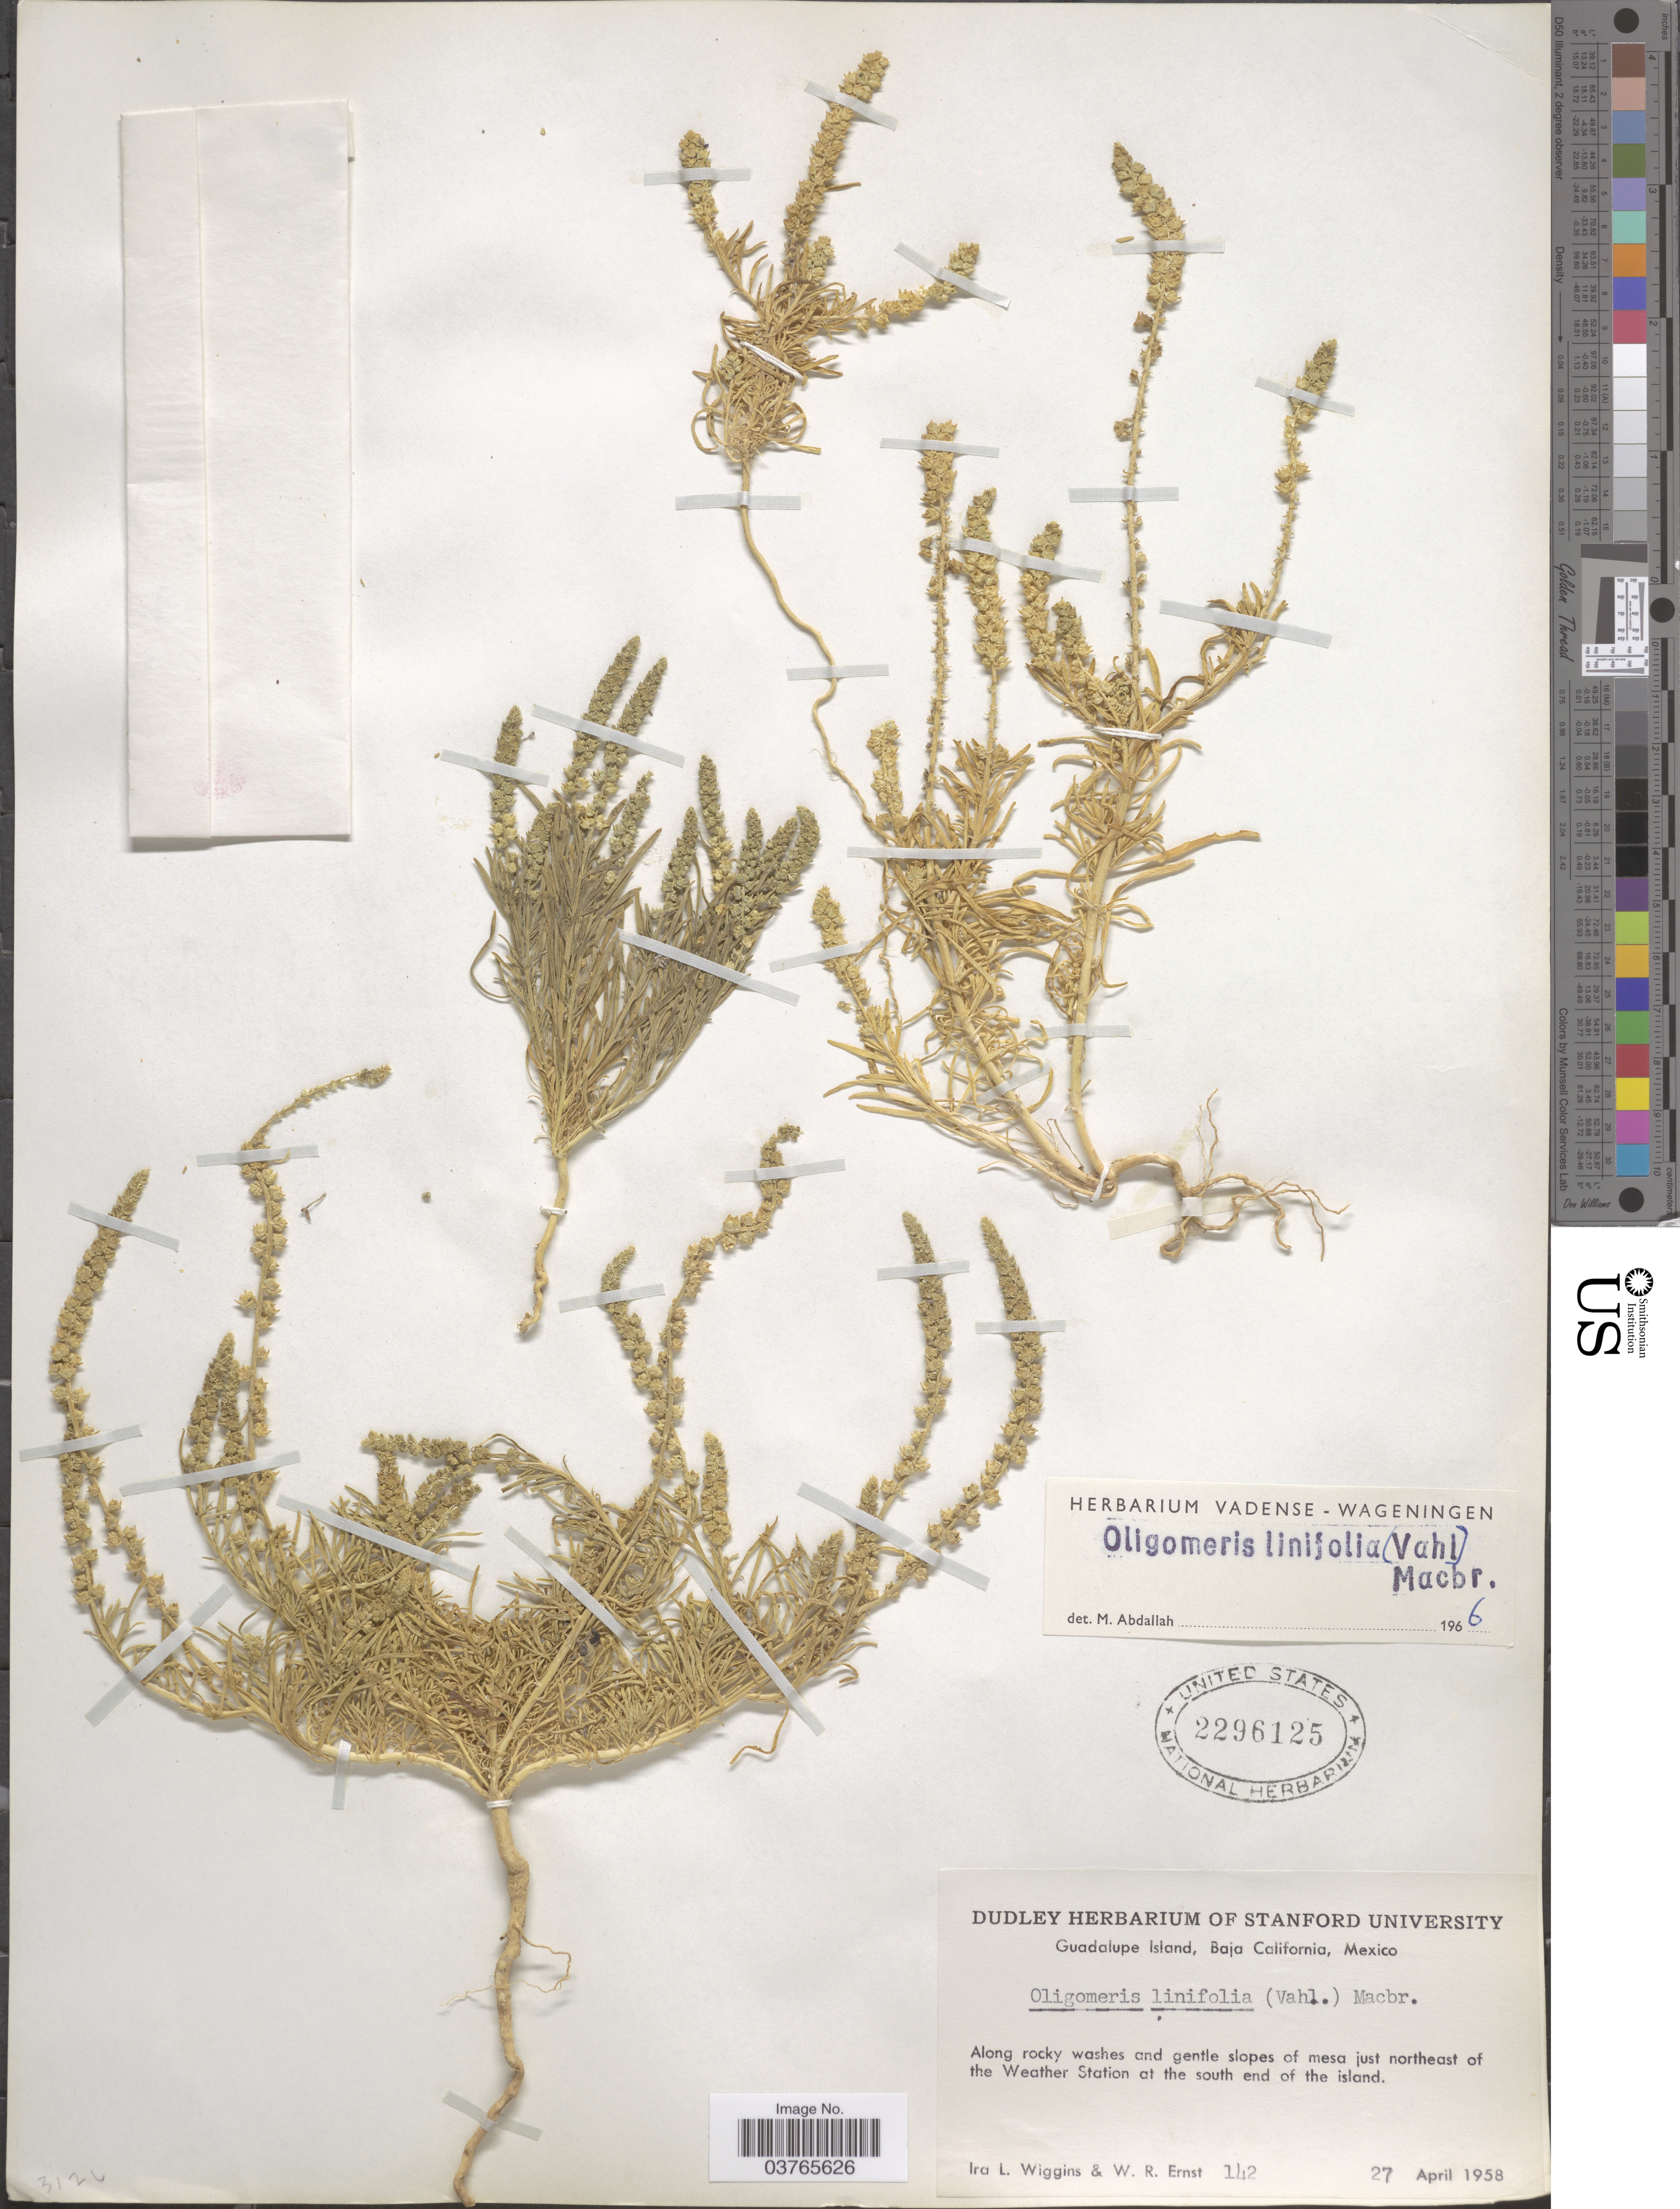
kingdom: Plantae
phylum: Tracheophyta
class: Magnoliopsida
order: Brassicales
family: Resedaceae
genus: Oligomeris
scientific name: Oligomeris linifolia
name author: (Vahl) J.F. Macbr.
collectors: I. L. Wiggins & W. R. Ernst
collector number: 142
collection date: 1958-04-27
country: Mexico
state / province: Baja California Norte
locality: Guadelupe Island. Along rocky washes and gentle slopes of mesa just northeast of the Weather Station at the south end of the island.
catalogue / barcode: US 2296125